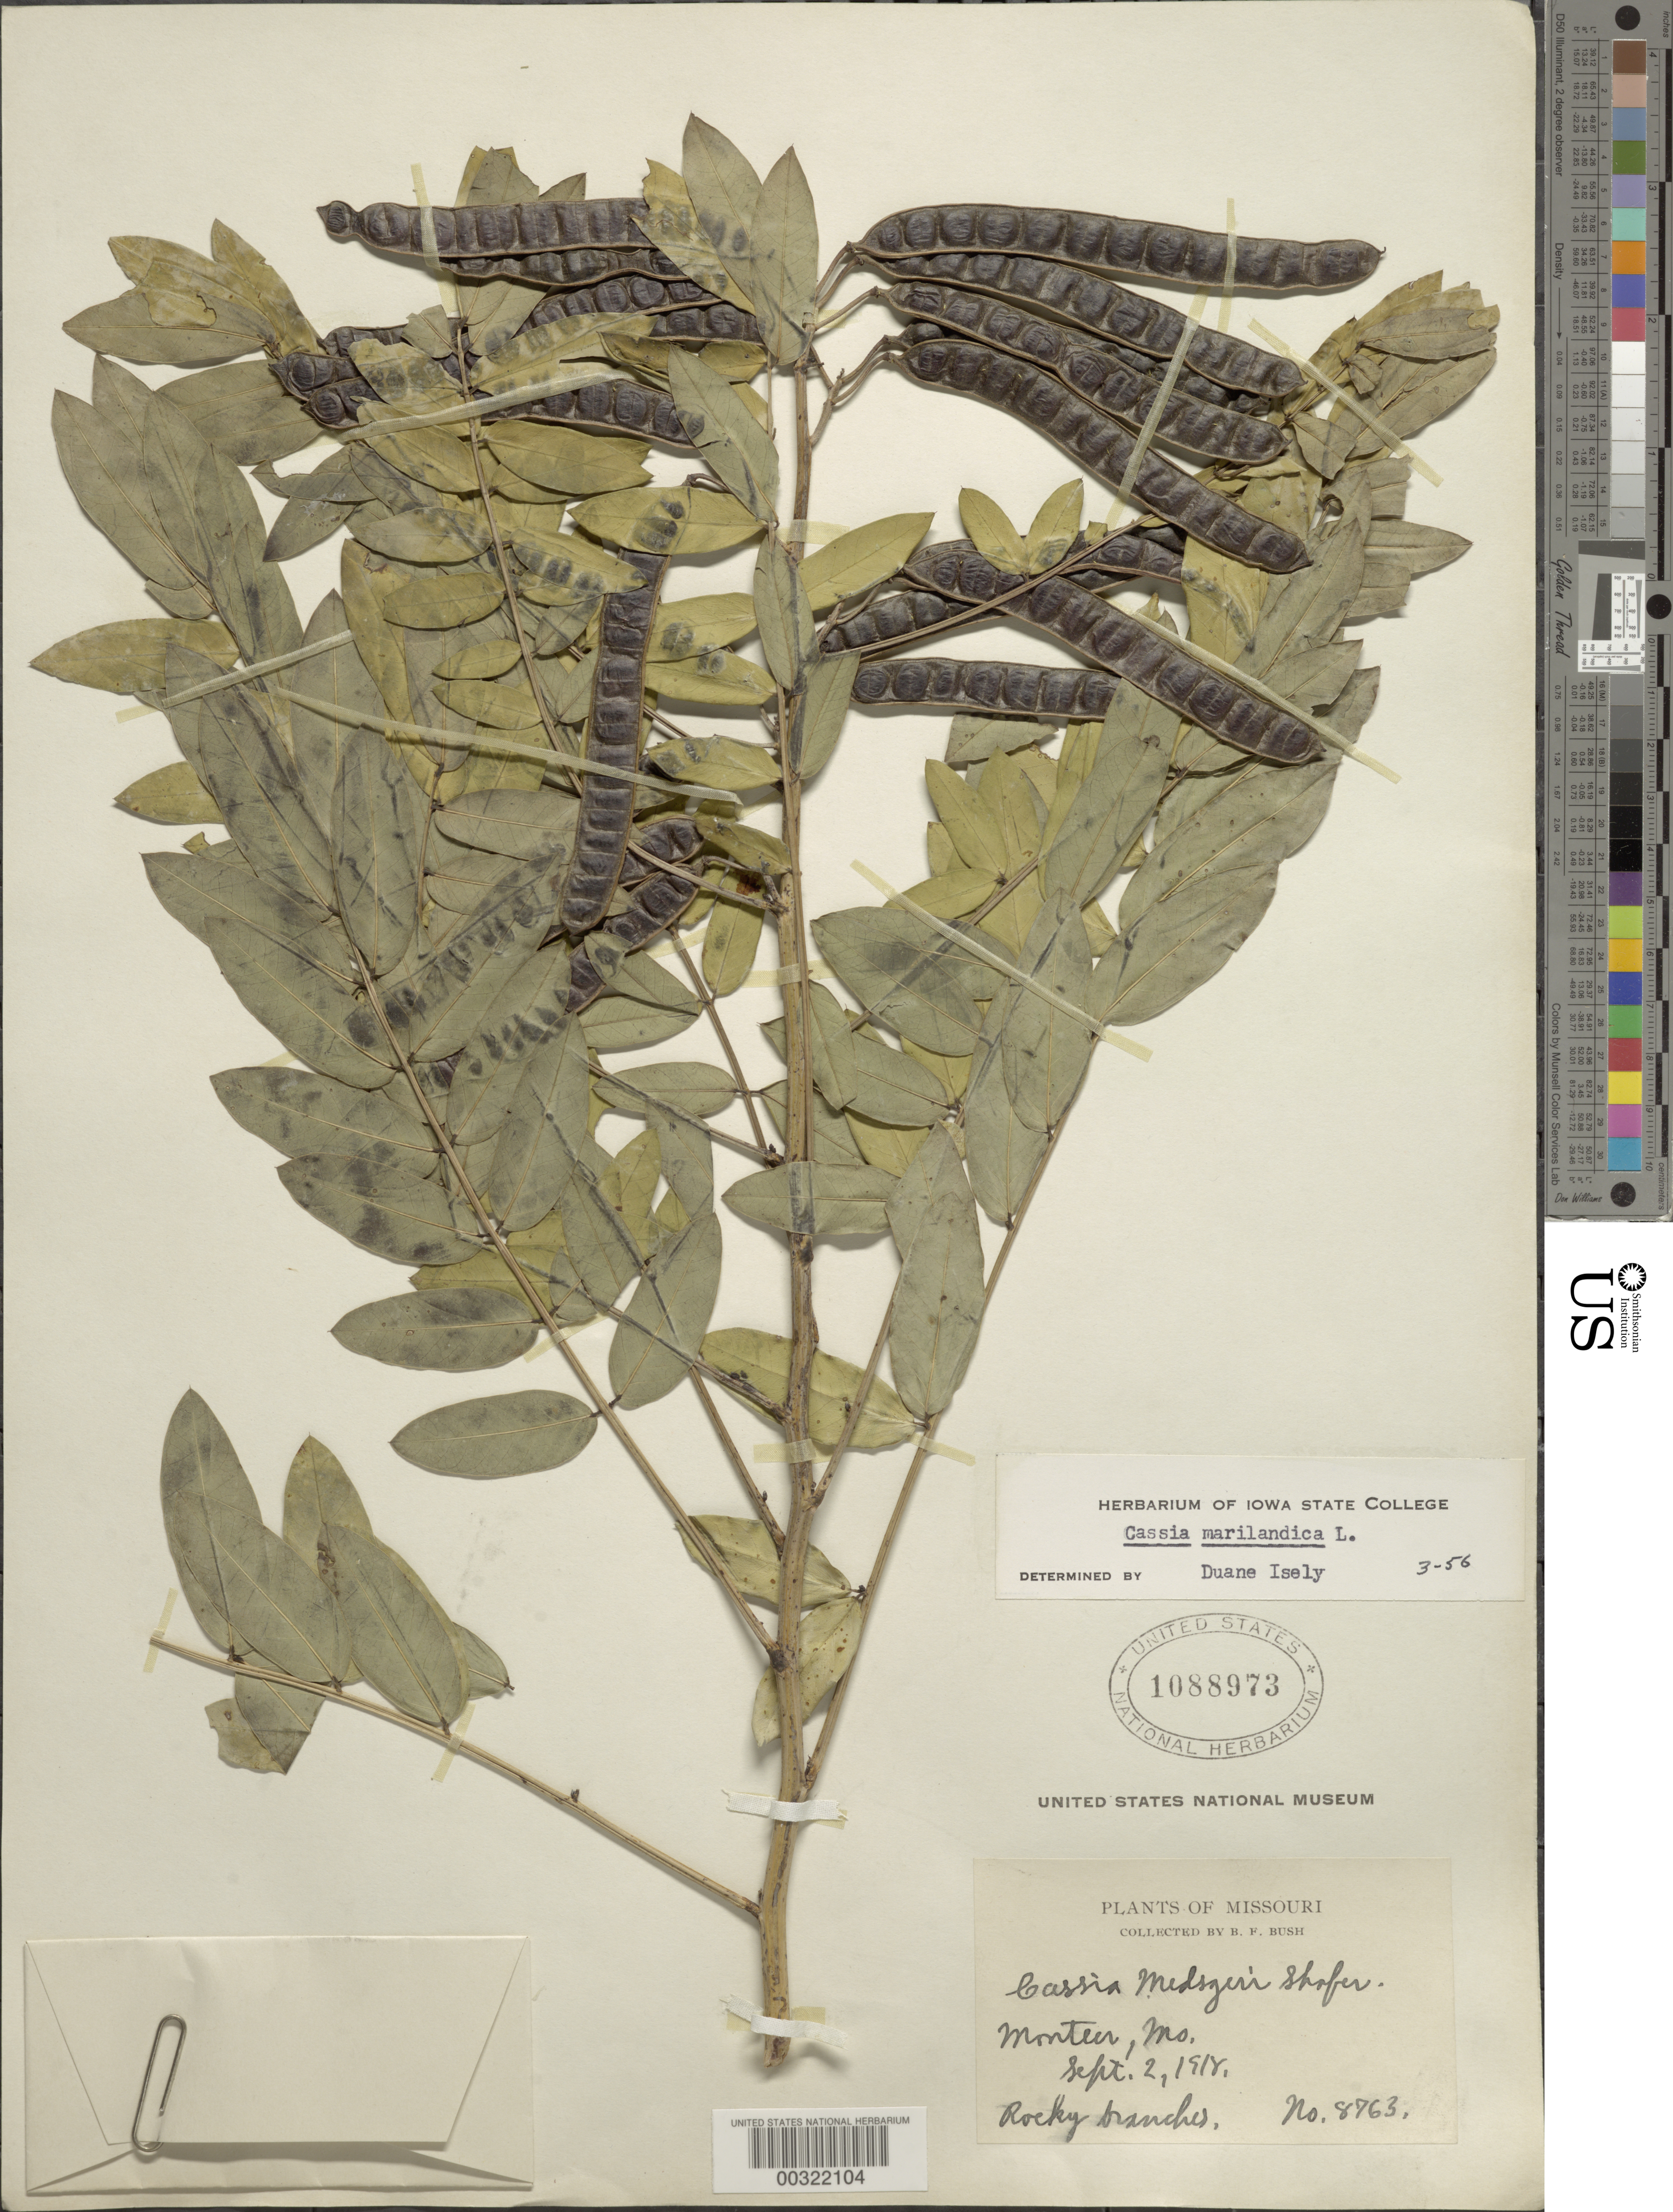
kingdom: Plantae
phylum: Tracheophyta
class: Magnoliopsida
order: Fabales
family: Fabaceae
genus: Senna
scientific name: Senna marilandica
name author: (L.) Link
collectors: B. F. Bush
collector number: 8763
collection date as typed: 02 Sep 1918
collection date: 1918-09-02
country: United States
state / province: Missouri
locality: Monteer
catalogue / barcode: US 1088973